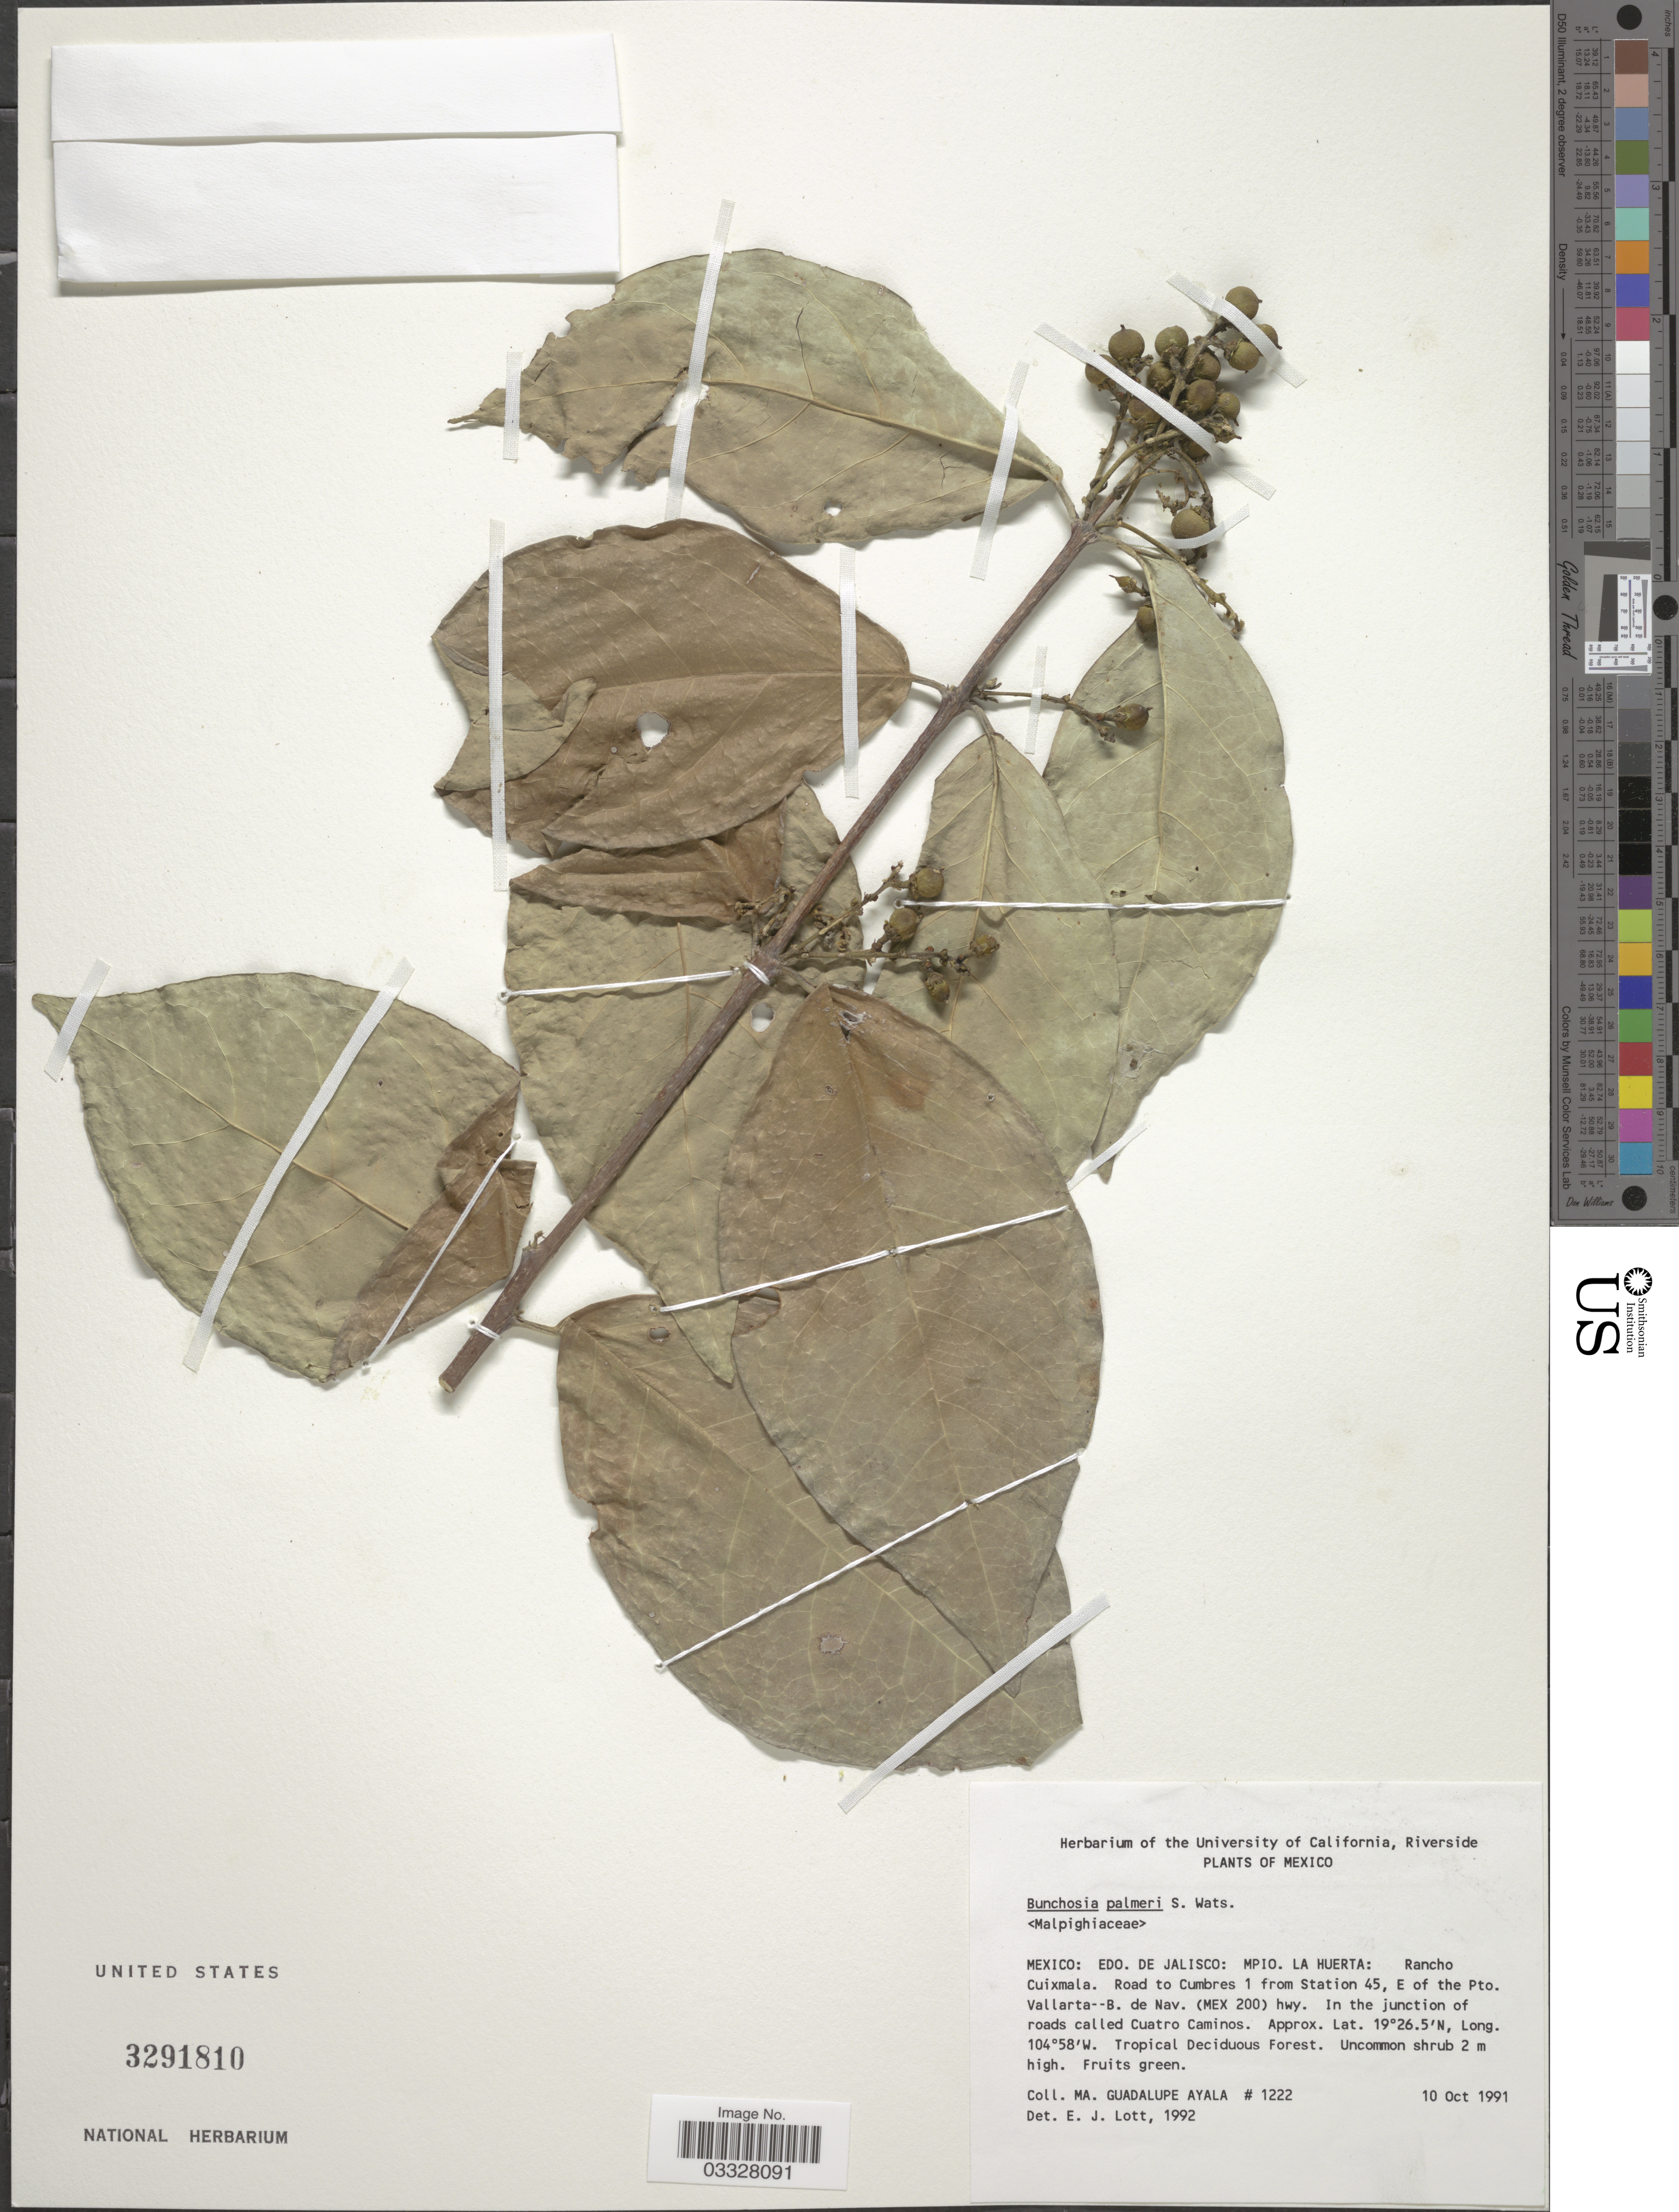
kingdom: Plantae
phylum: Tracheophyta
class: Magnoliopsida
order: Malpighiales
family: Malpighiaceae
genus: Bunchosia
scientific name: Bunchosia palmeri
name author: S. Watson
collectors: M. G. Ayala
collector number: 1222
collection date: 1991-10-10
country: Mexico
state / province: Jalisco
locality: Mpio. La Huerta: Rancho Cuixmala. Road to Cumbres 1 from Station 45, E of the Pto. Vallarta--B. de Nav. (MEX 200) hwy. In the junction of roads calles Cuatro Caminos.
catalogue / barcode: US 3291810